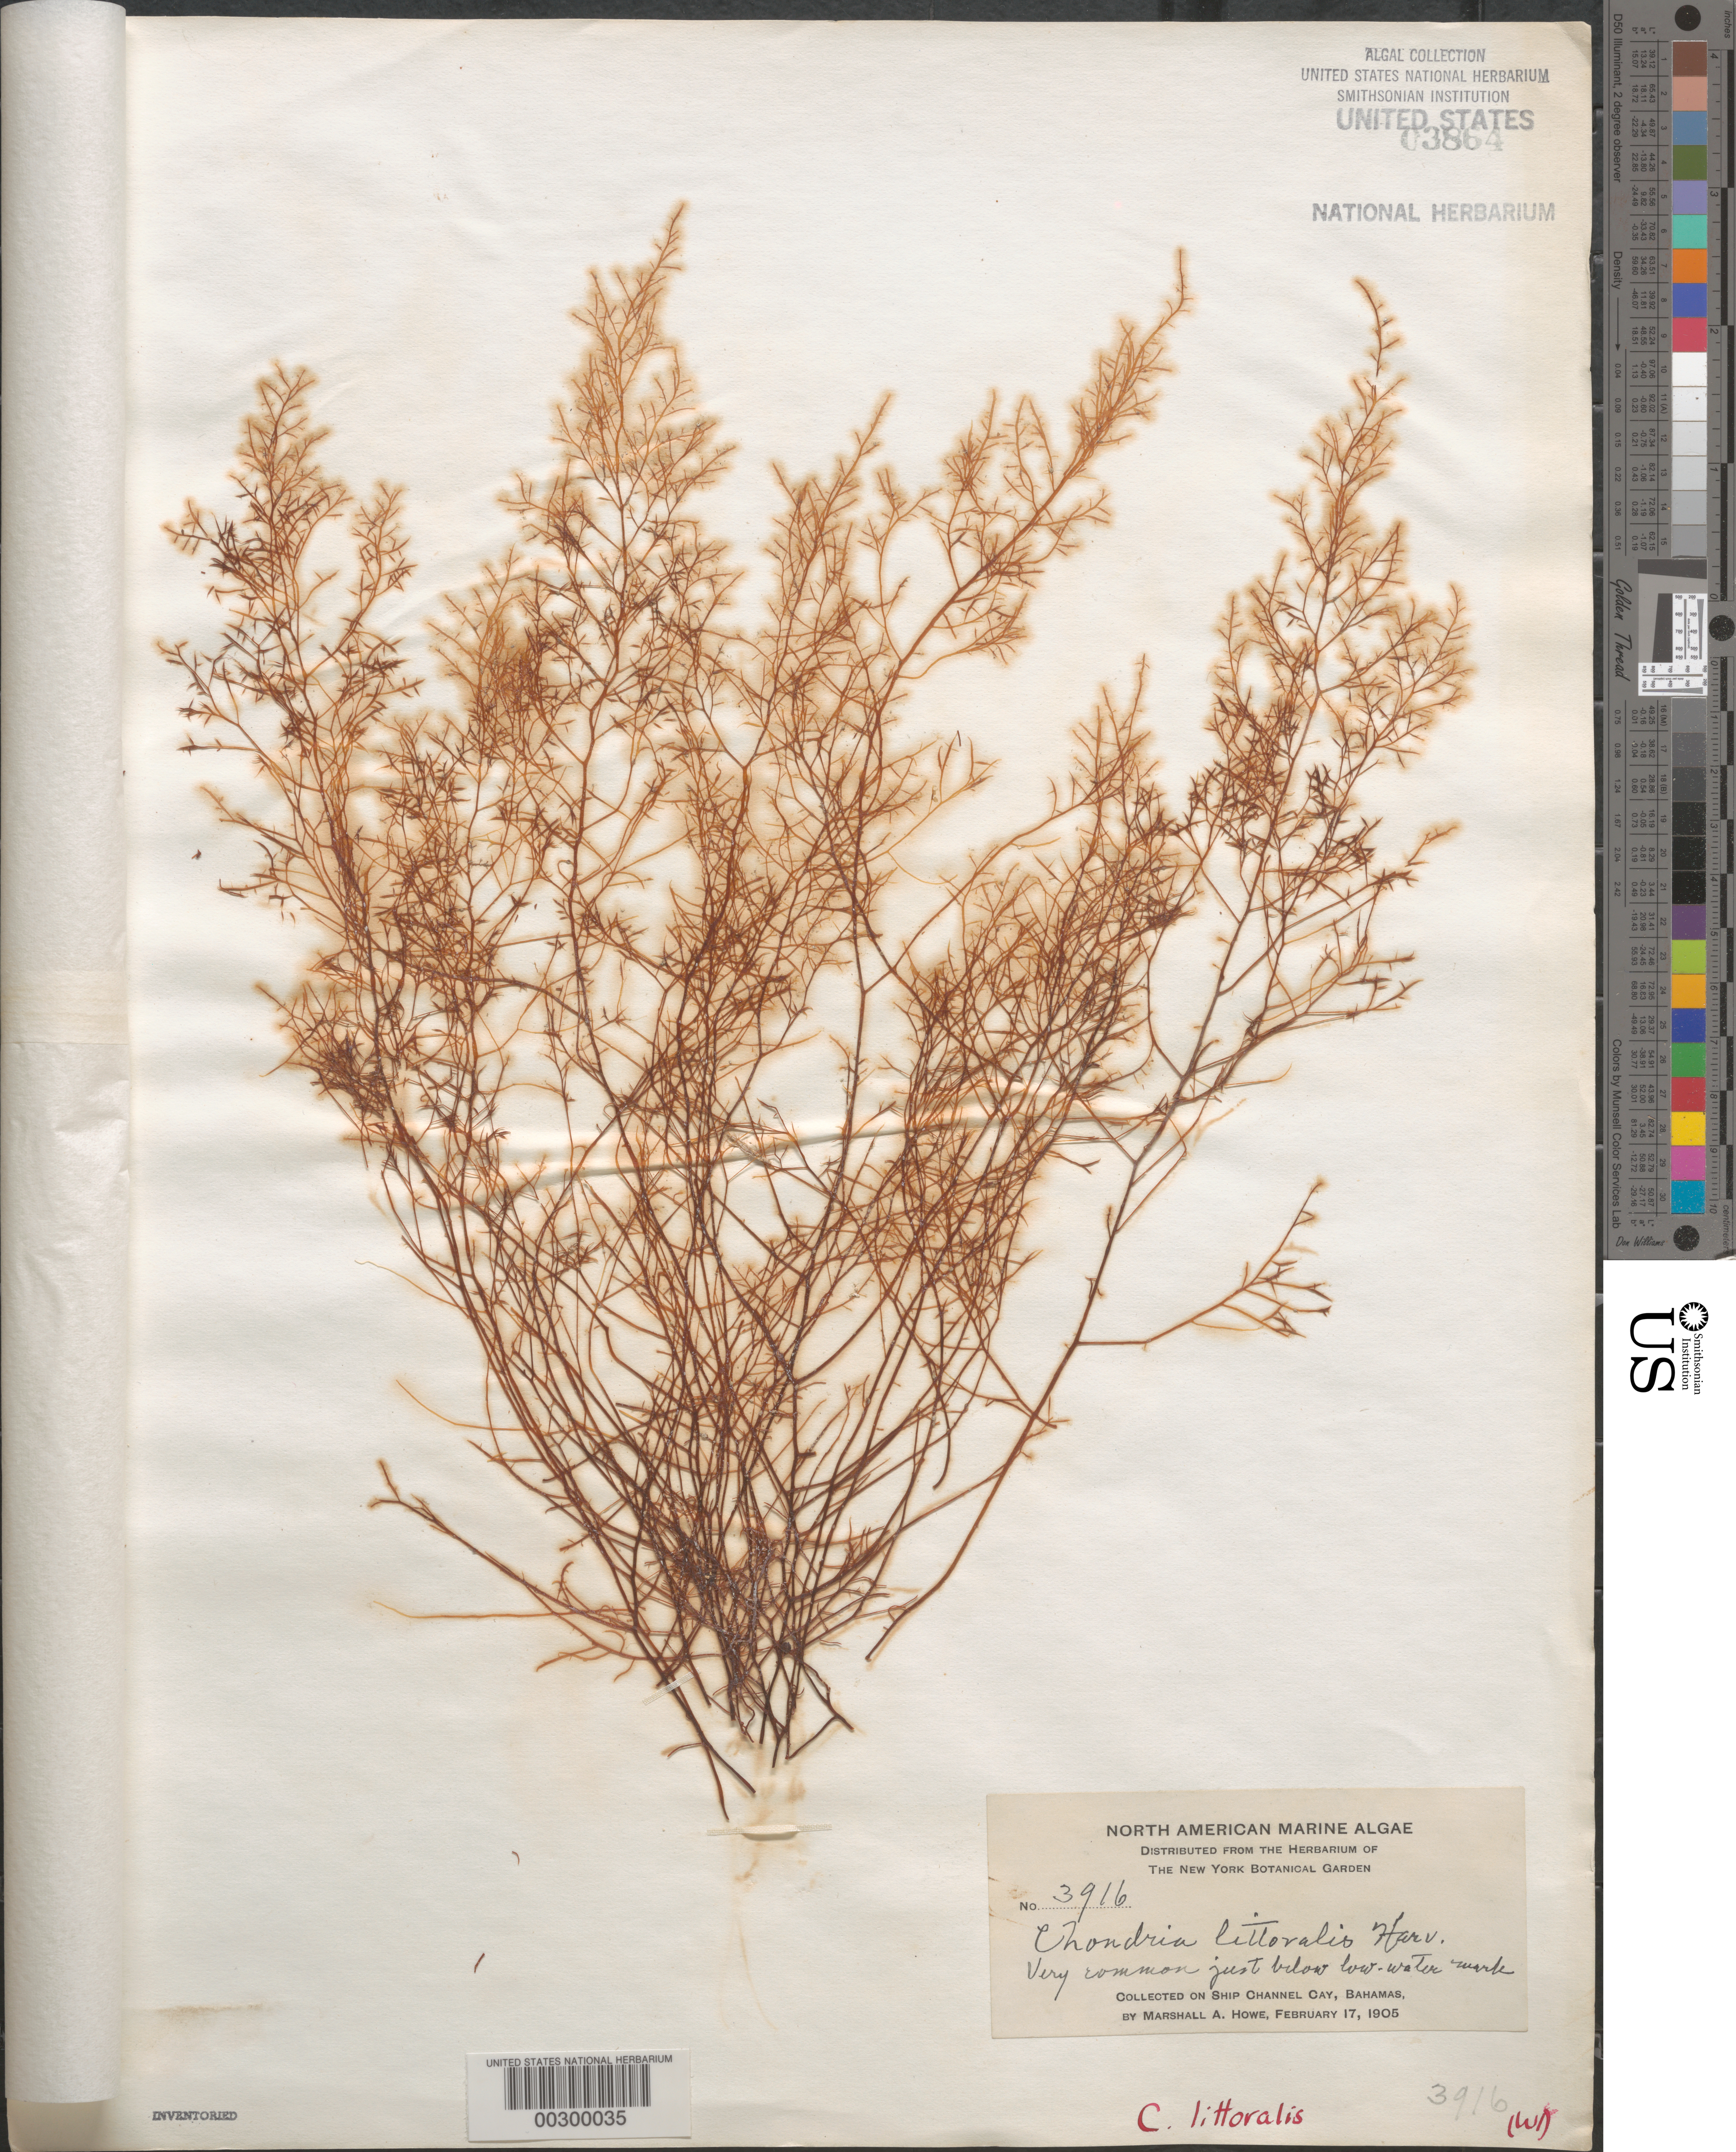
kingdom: Plantae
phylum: Rhodophyta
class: Florideophyceae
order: Ceramiales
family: Rhodomelaceae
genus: Chondria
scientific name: Chondria littoralis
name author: Harv.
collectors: M. A. Howe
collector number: MAH 3916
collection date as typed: February 17, 1905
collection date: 1905-02-17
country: Bahamas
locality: Ship channel cay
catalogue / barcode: US 3864